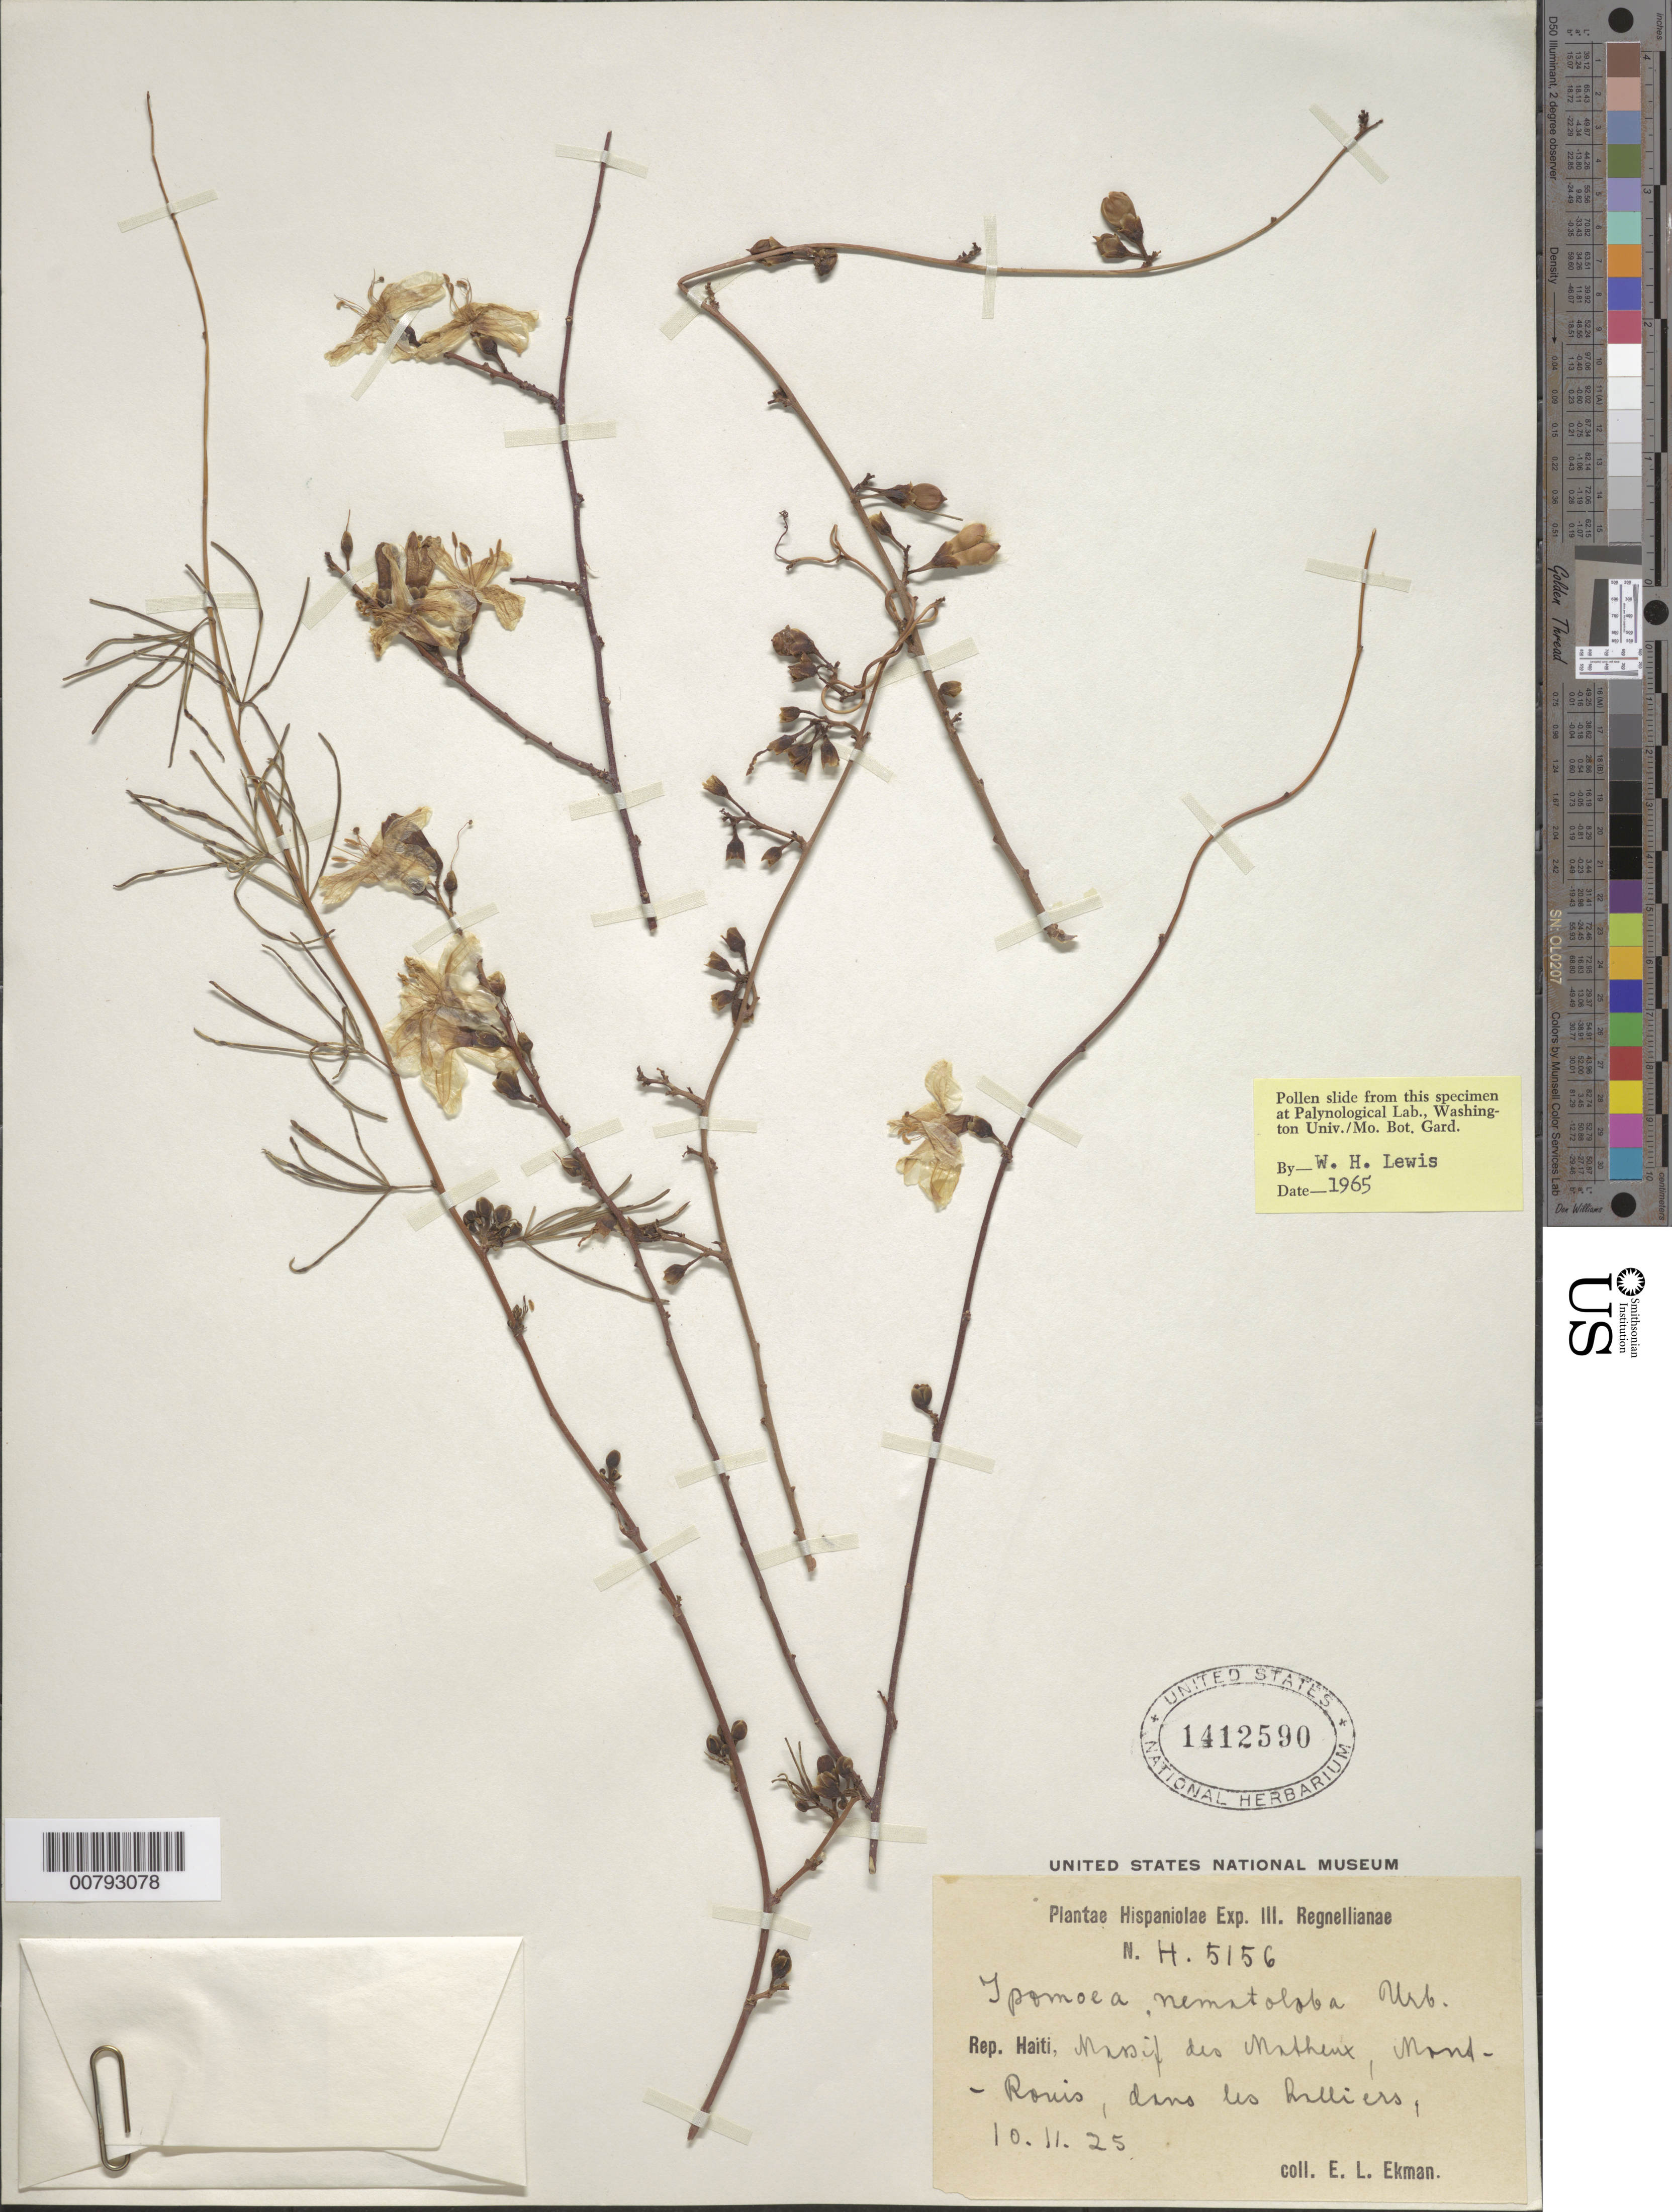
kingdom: Plantae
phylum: Tracheophyta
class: Magnoliopsida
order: Solanales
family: Convolvulaceae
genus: Ipomoea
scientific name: Ipomoea nematoloba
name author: Urb.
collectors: E. L. Ekman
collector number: H 5156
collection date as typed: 10 Nov 1925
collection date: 1925-11-10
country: Haiti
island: Hispaniola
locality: Massif des Matheux, Mont. Rouis, "dans les halliers".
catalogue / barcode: US 1412590